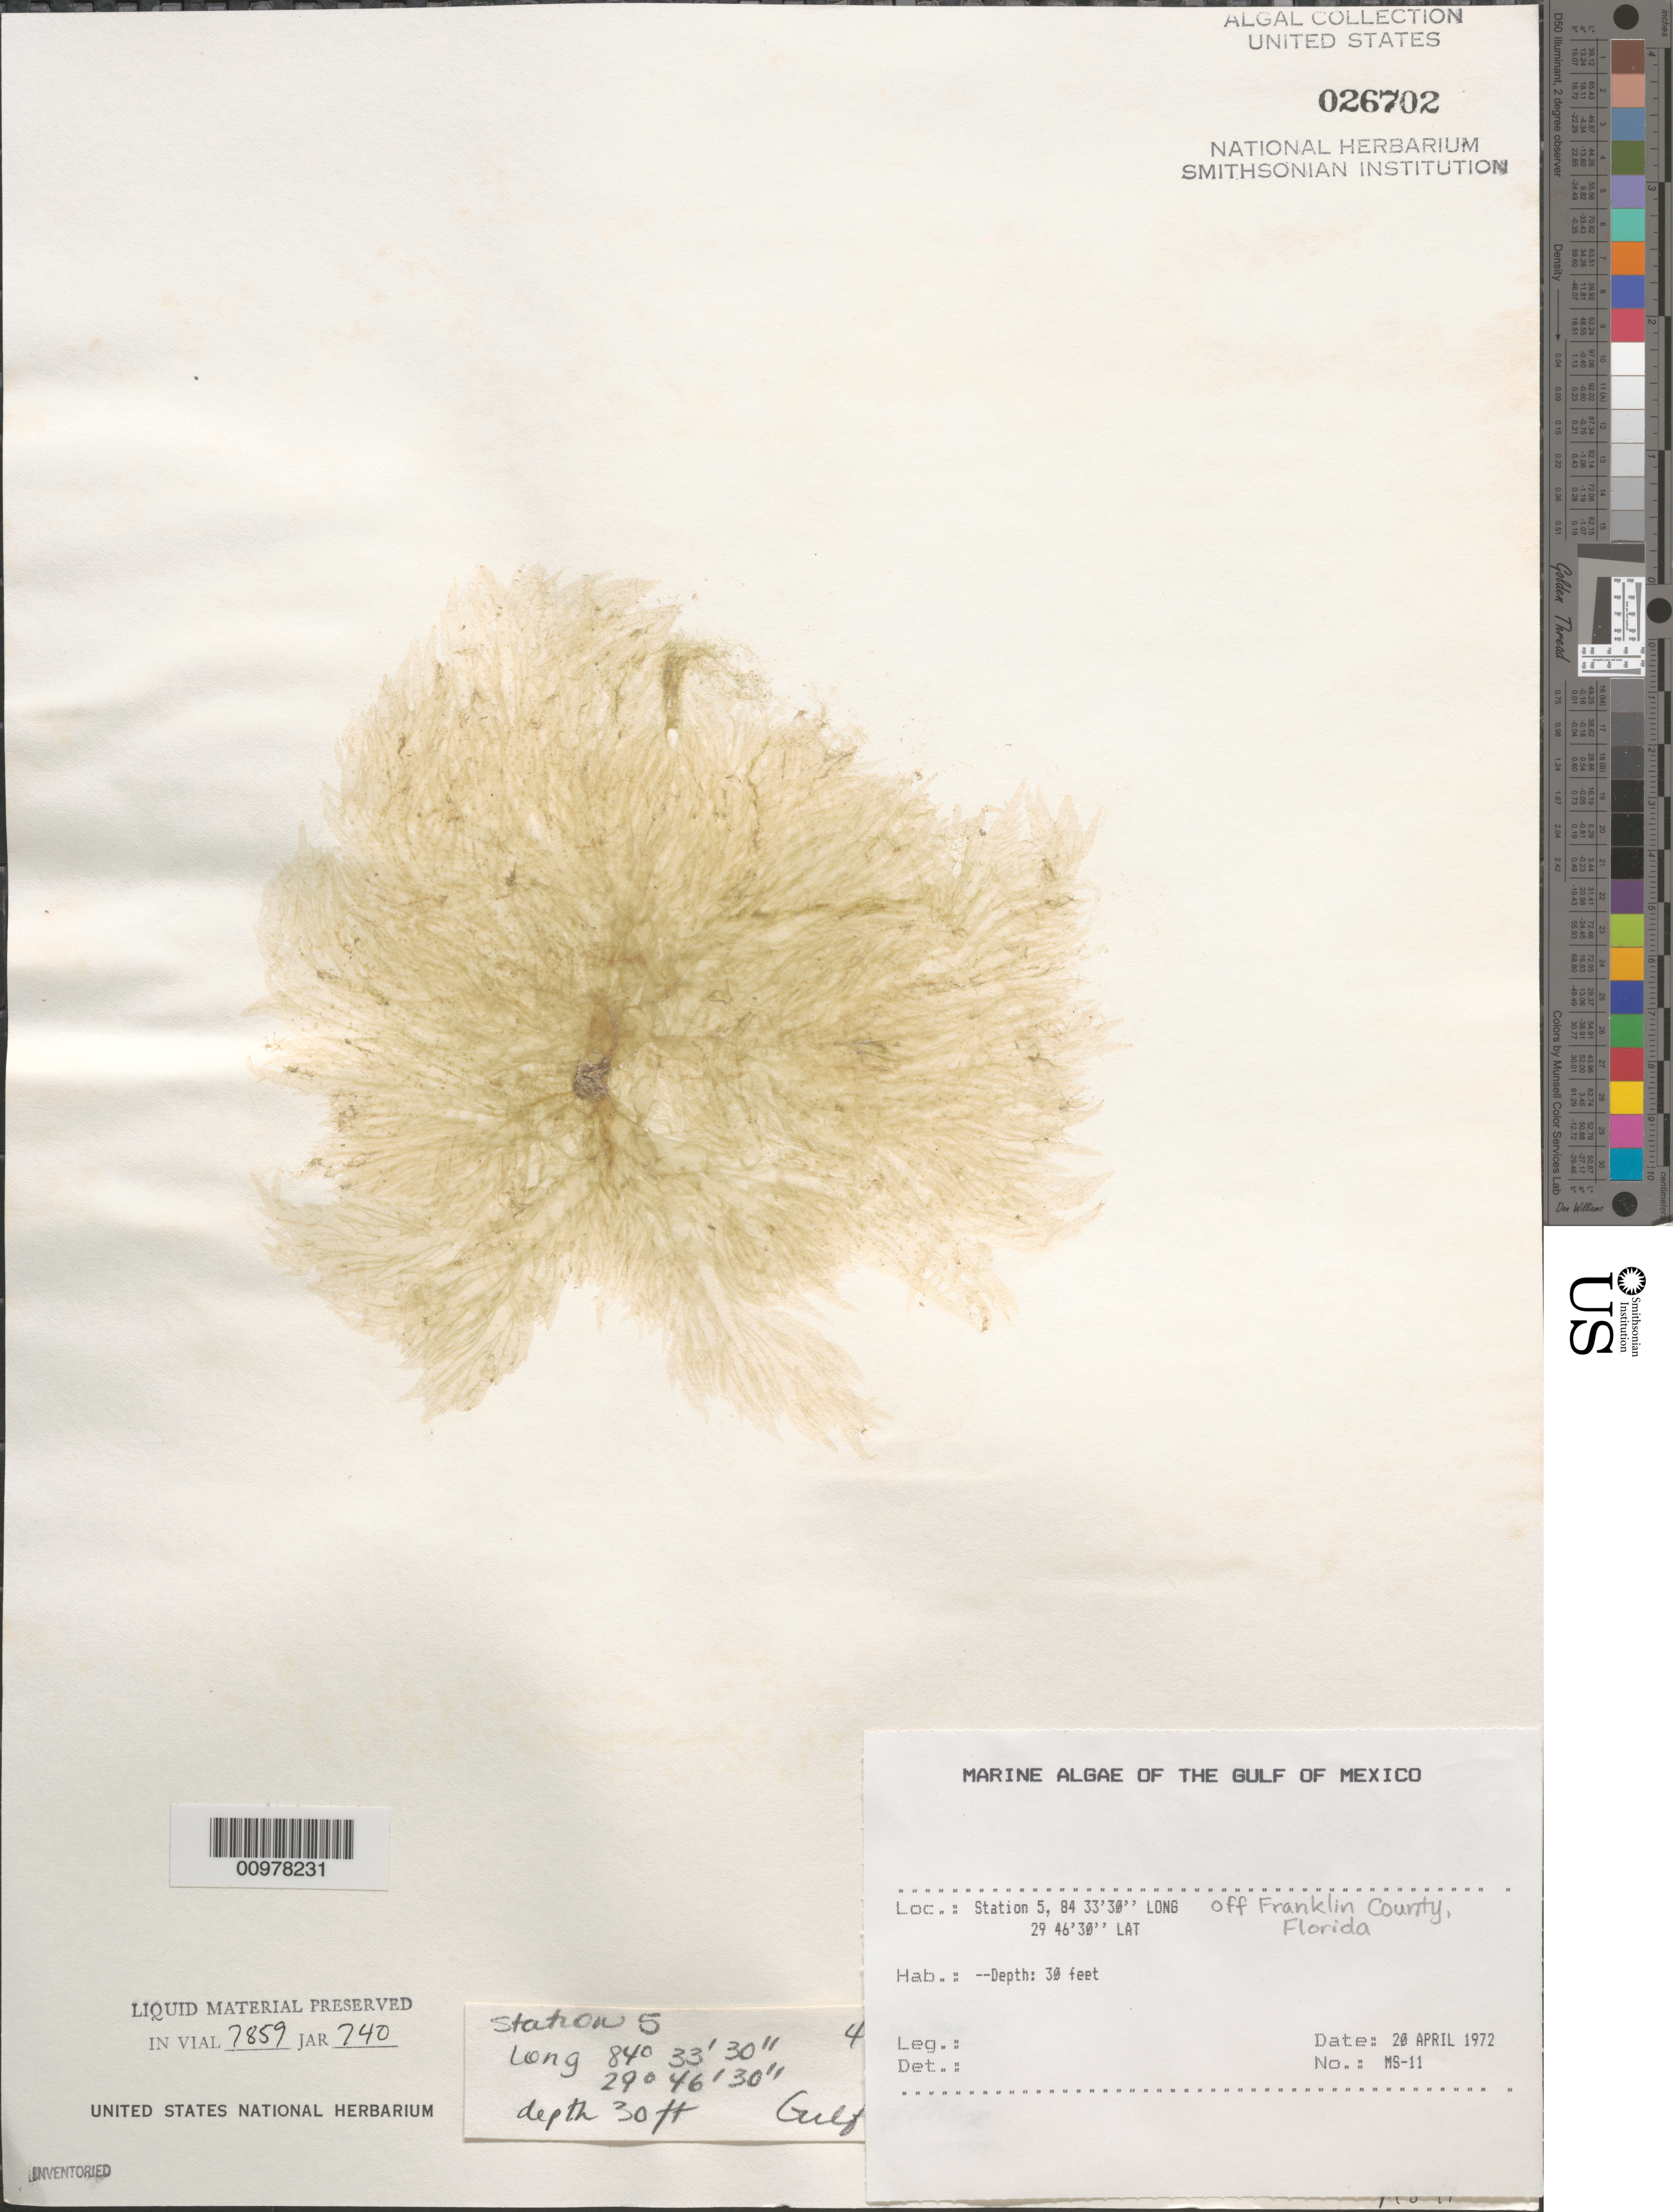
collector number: MS-11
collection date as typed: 20 Apr 1972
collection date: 1972-04-20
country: United States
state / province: Florida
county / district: Franklin County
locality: Gulf of Mexico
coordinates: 29 46'30", 84 33'30"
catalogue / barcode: US 26702